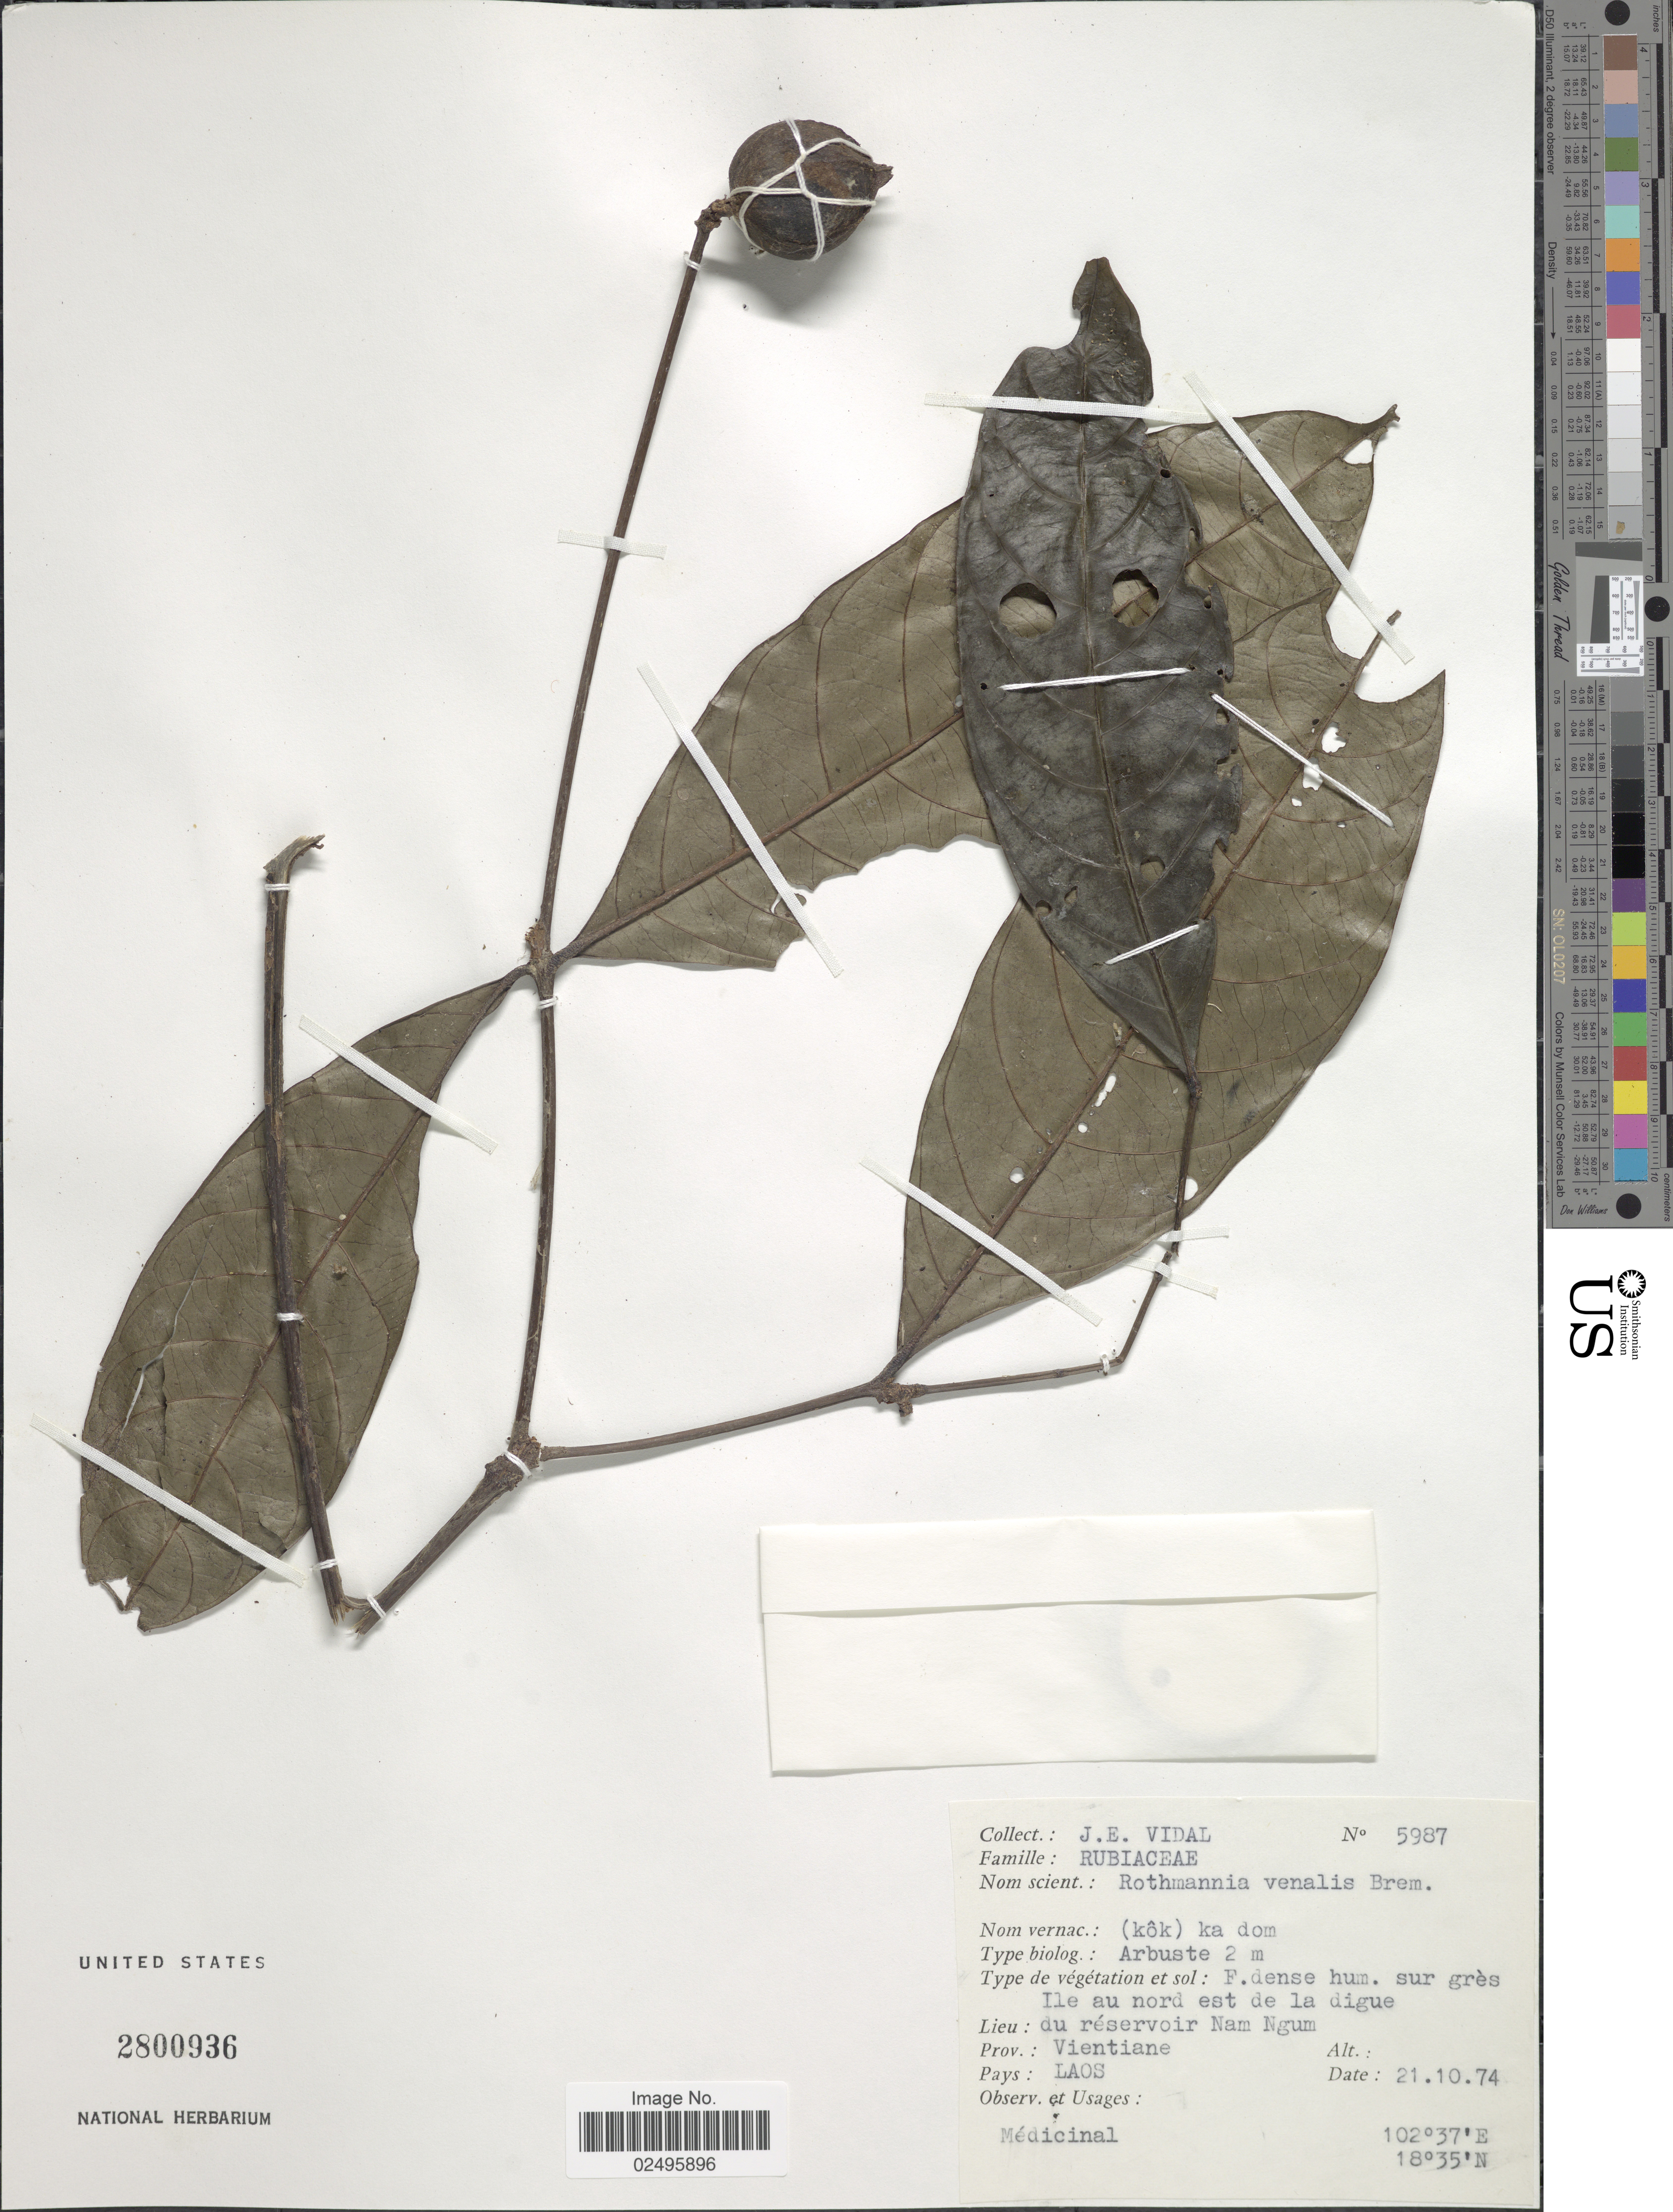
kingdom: Plantae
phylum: Tracheophyta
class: Magnoliopsida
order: Gentianales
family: Rubiaceae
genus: Rothmannia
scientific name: Rothmannia venalis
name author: Bremek.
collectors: J. E. Vidal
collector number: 5987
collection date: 1974-10-21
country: Laos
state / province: Viangchan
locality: Ile au nord est de la digue du reservoir Nam Ngum. Prov. Vientiane.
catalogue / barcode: US 2800936